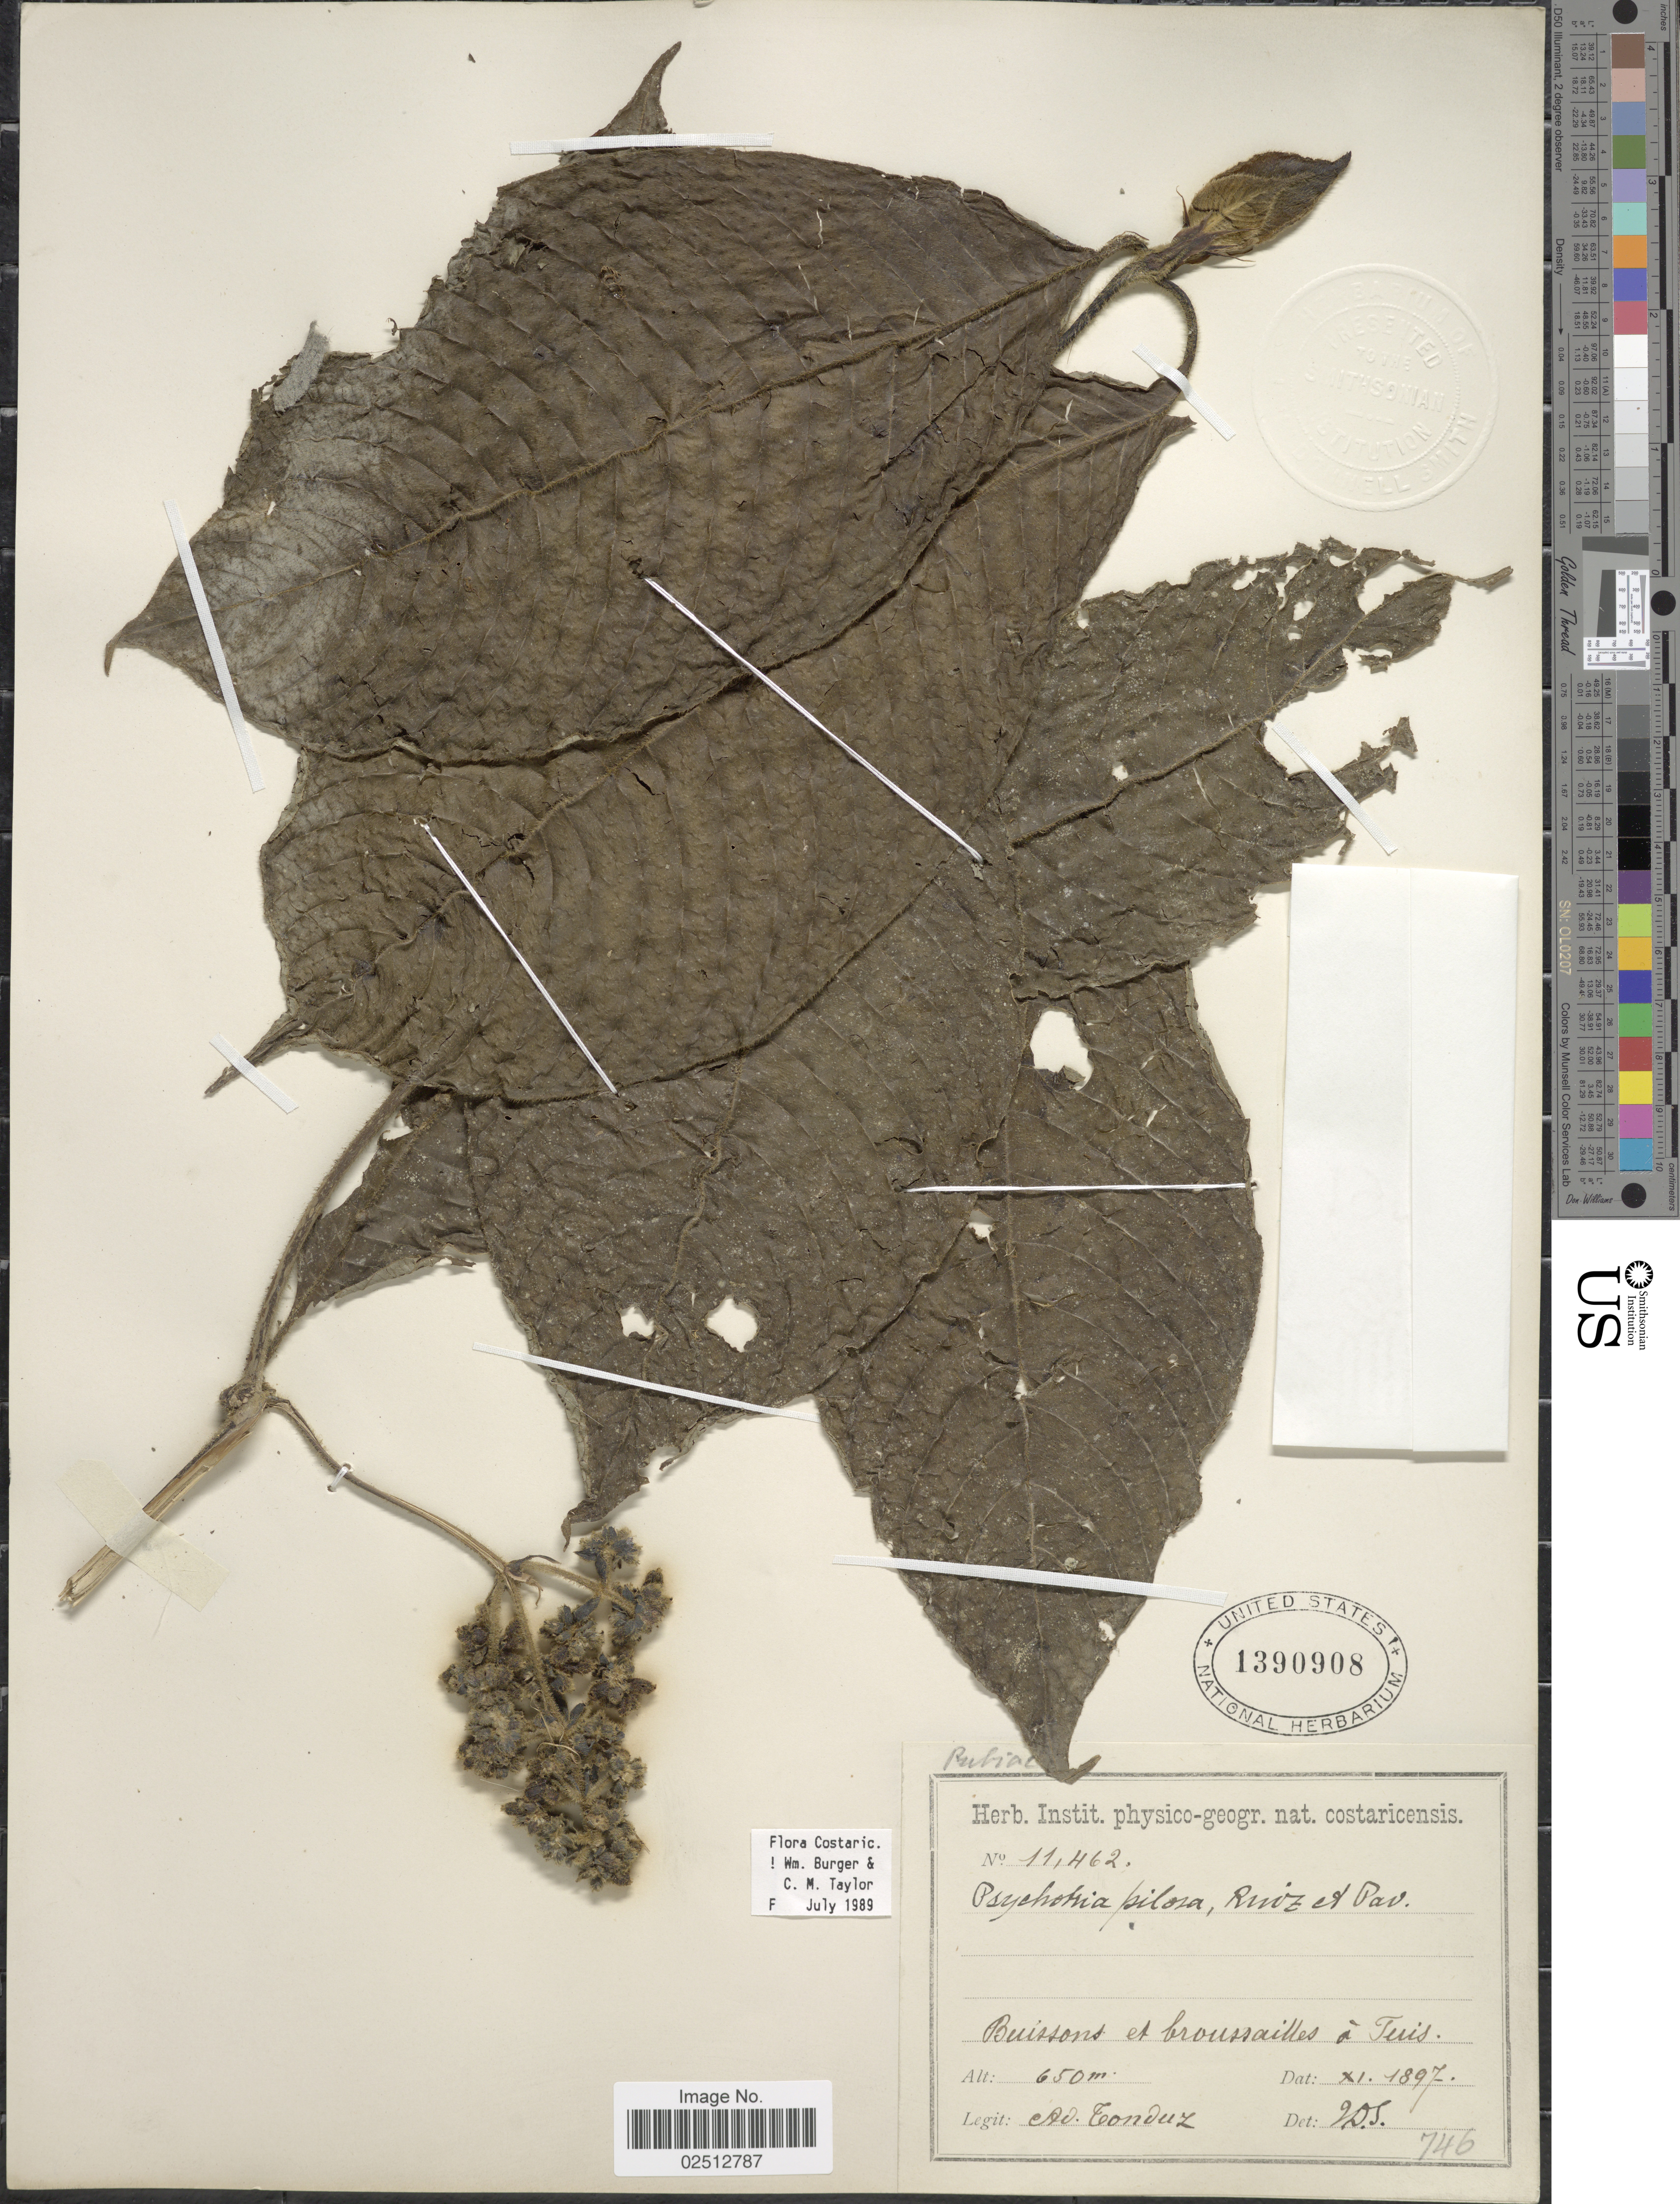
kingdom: Plantae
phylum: Tracheophyta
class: Magnoliopsida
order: Gentianales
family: Rubiaceae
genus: Psychotria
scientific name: Psychotria pilosa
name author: Ruiz & Pav.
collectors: A. Tonduz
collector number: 11462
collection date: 1897-11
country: Costa Rica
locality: Buissons et broussailles a Tuis.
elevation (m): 650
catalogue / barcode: US 1390908